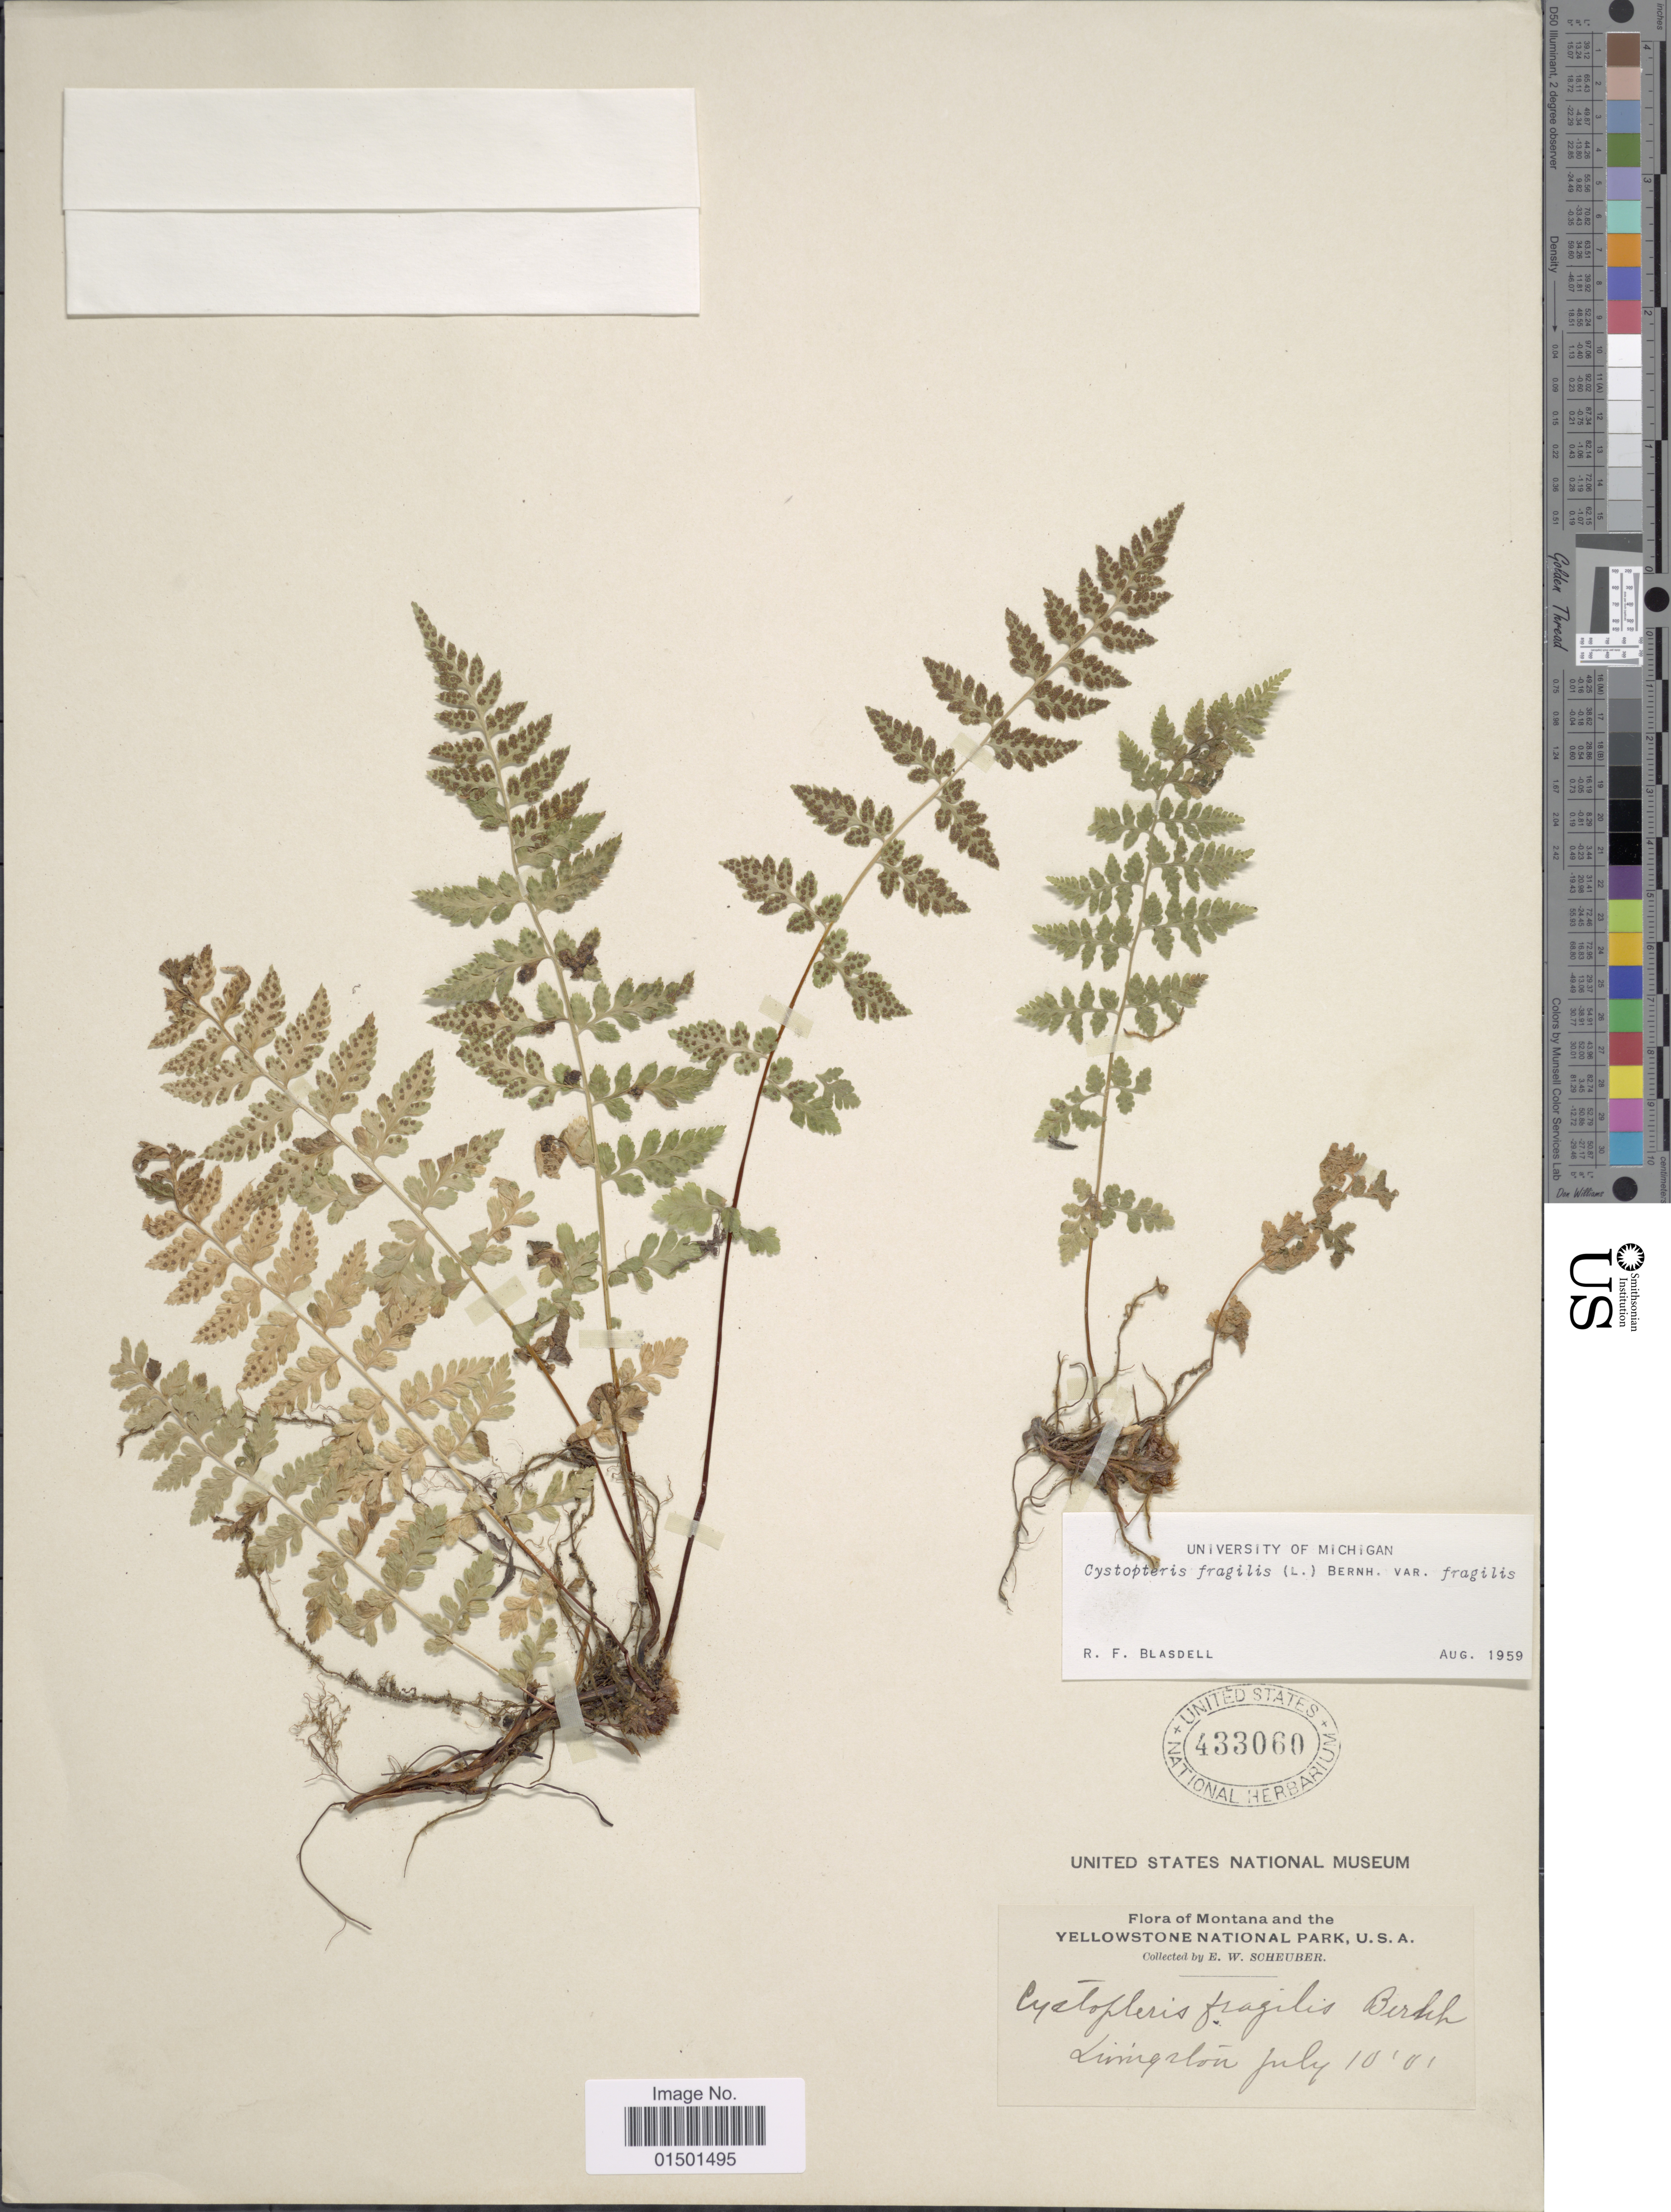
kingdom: Plantae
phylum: Tracheophyta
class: Polypodiopsida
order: Polypodiales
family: Cystopteridaceae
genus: Cystopteris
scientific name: Cystopteris fragilis var. fragilis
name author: (L.) Bernh.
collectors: E. Scheuber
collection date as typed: Transcribed d/m/y: 10/7/1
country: United States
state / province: Montana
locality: Montana and the Yellowstone National Park. Livingston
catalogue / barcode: US 433060